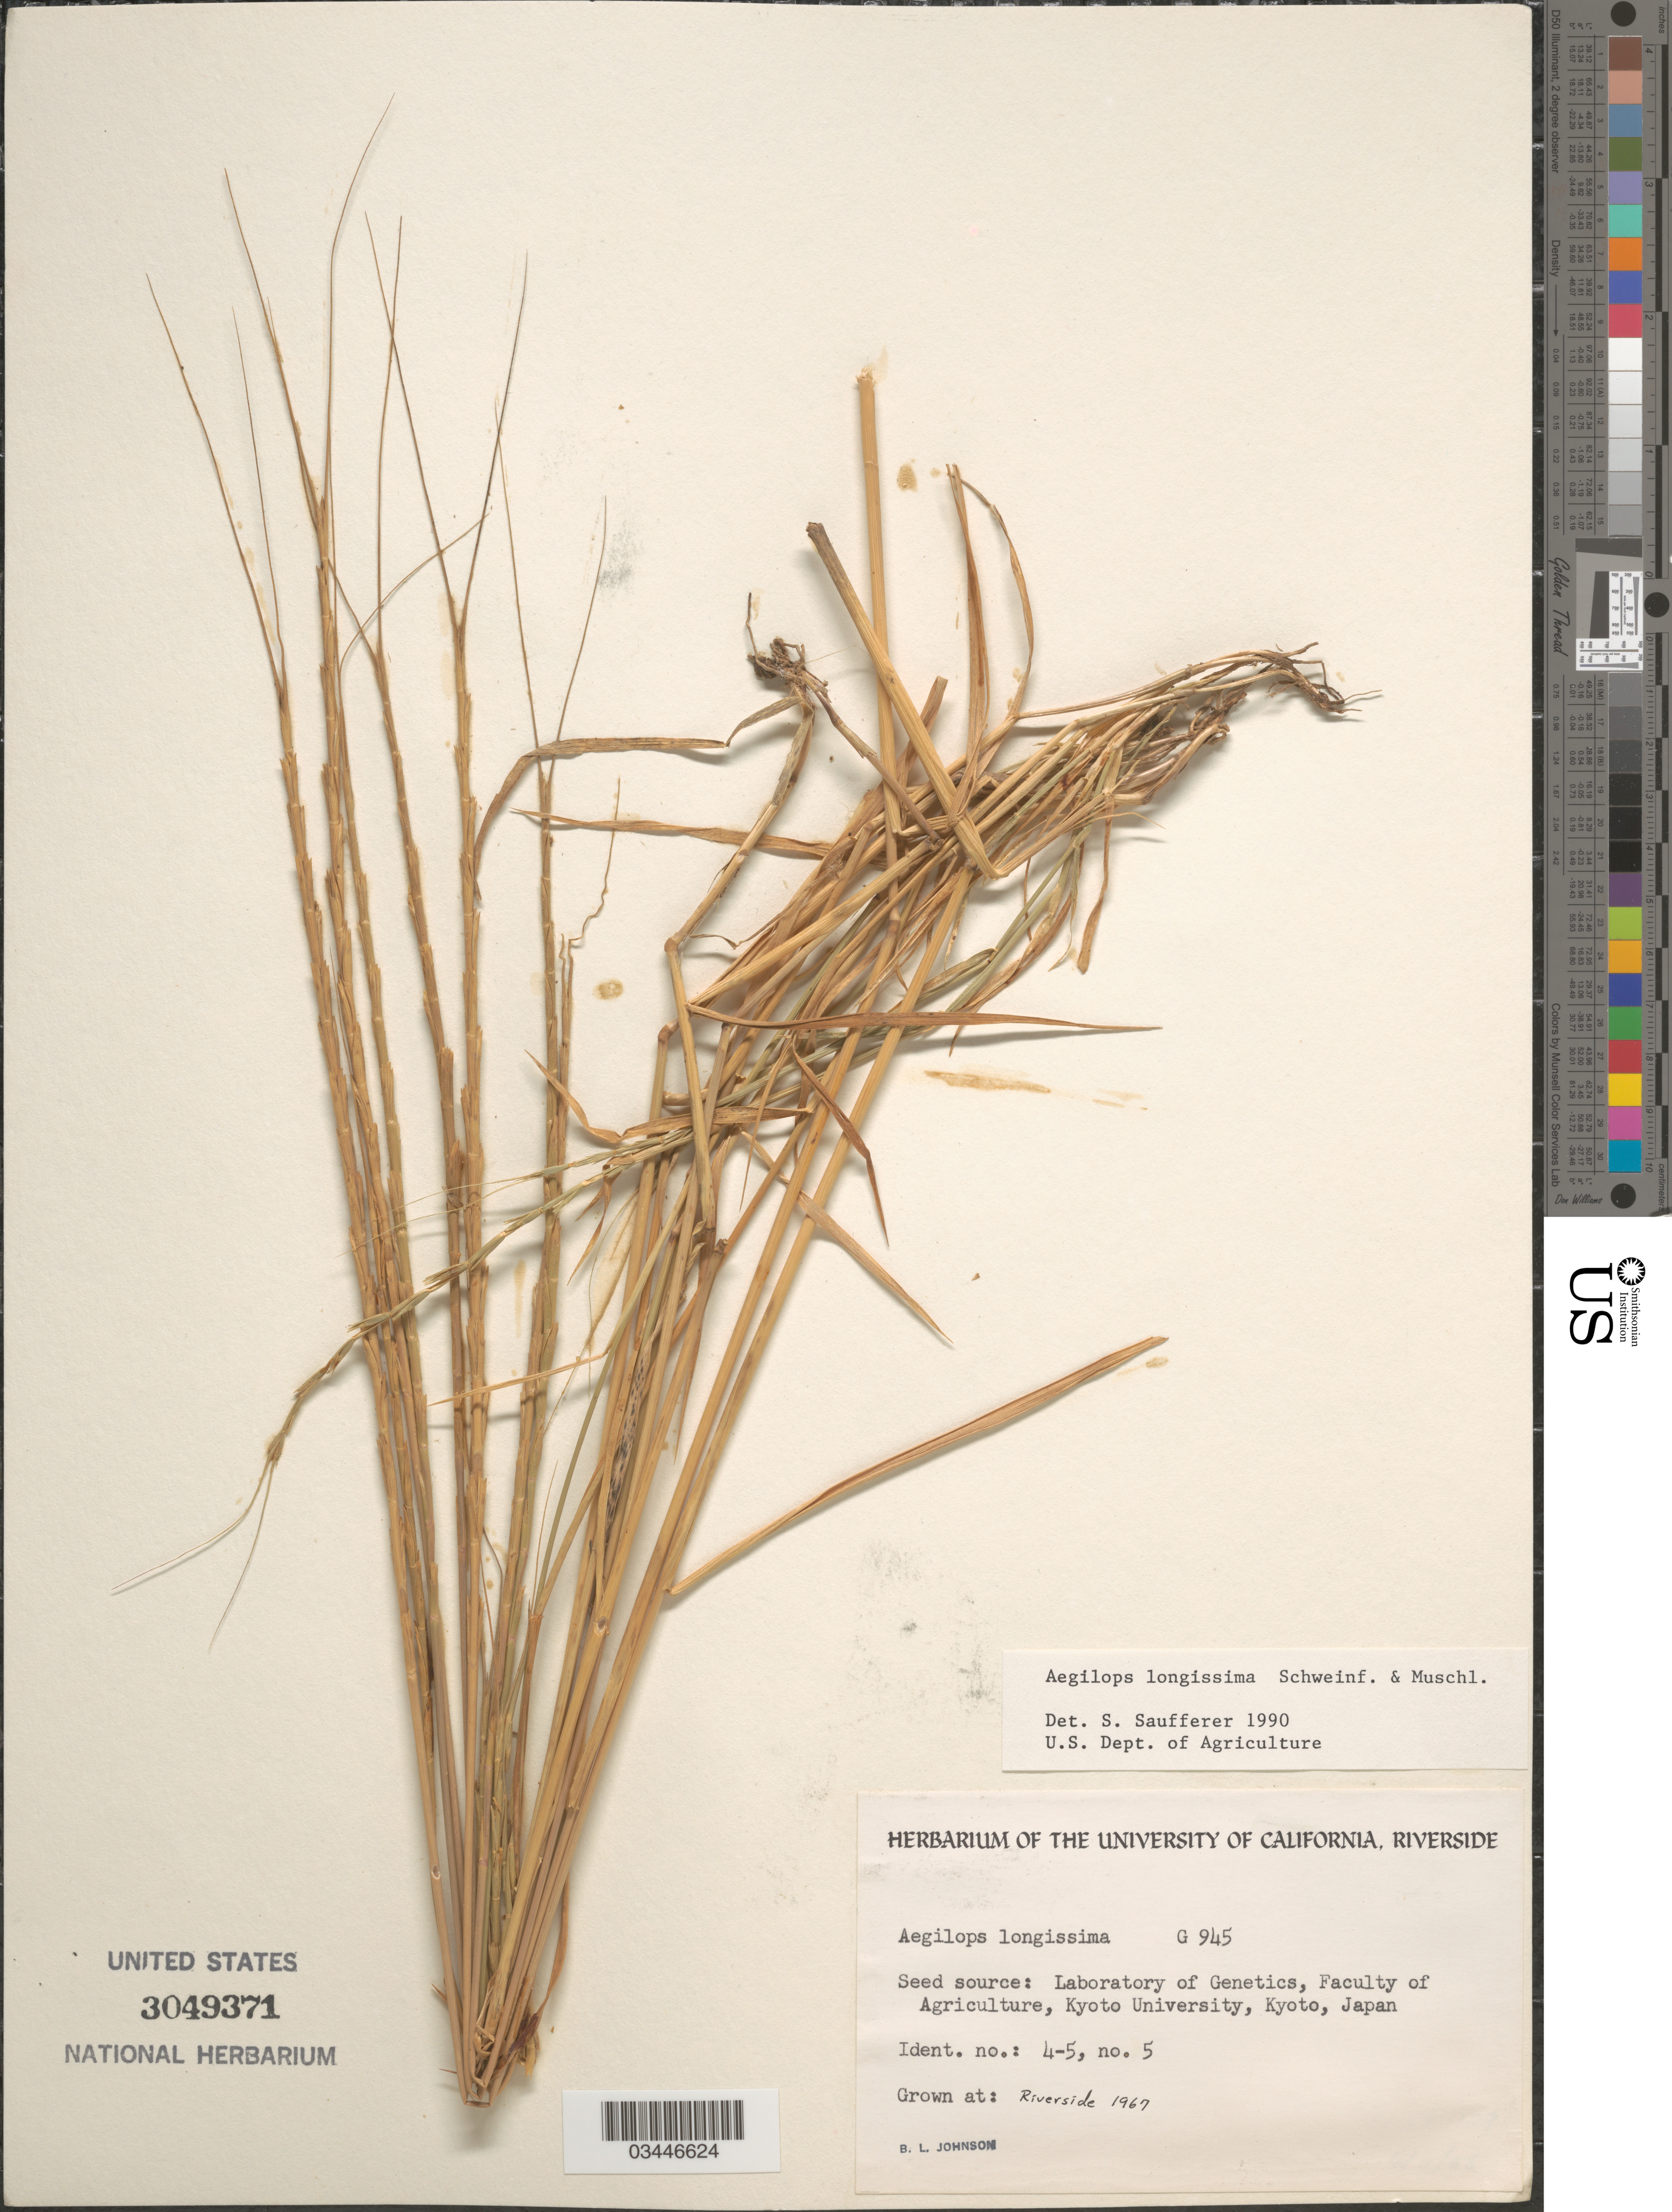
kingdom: Plantae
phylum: Tracheophyta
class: Liliopsida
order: Poales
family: Poaceae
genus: Aegilops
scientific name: Aegilops longissima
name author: Schweinf. & Muschl.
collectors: B. Johnson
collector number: G945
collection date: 1967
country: United States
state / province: California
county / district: Riverside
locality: Riverside.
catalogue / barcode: US 3049371